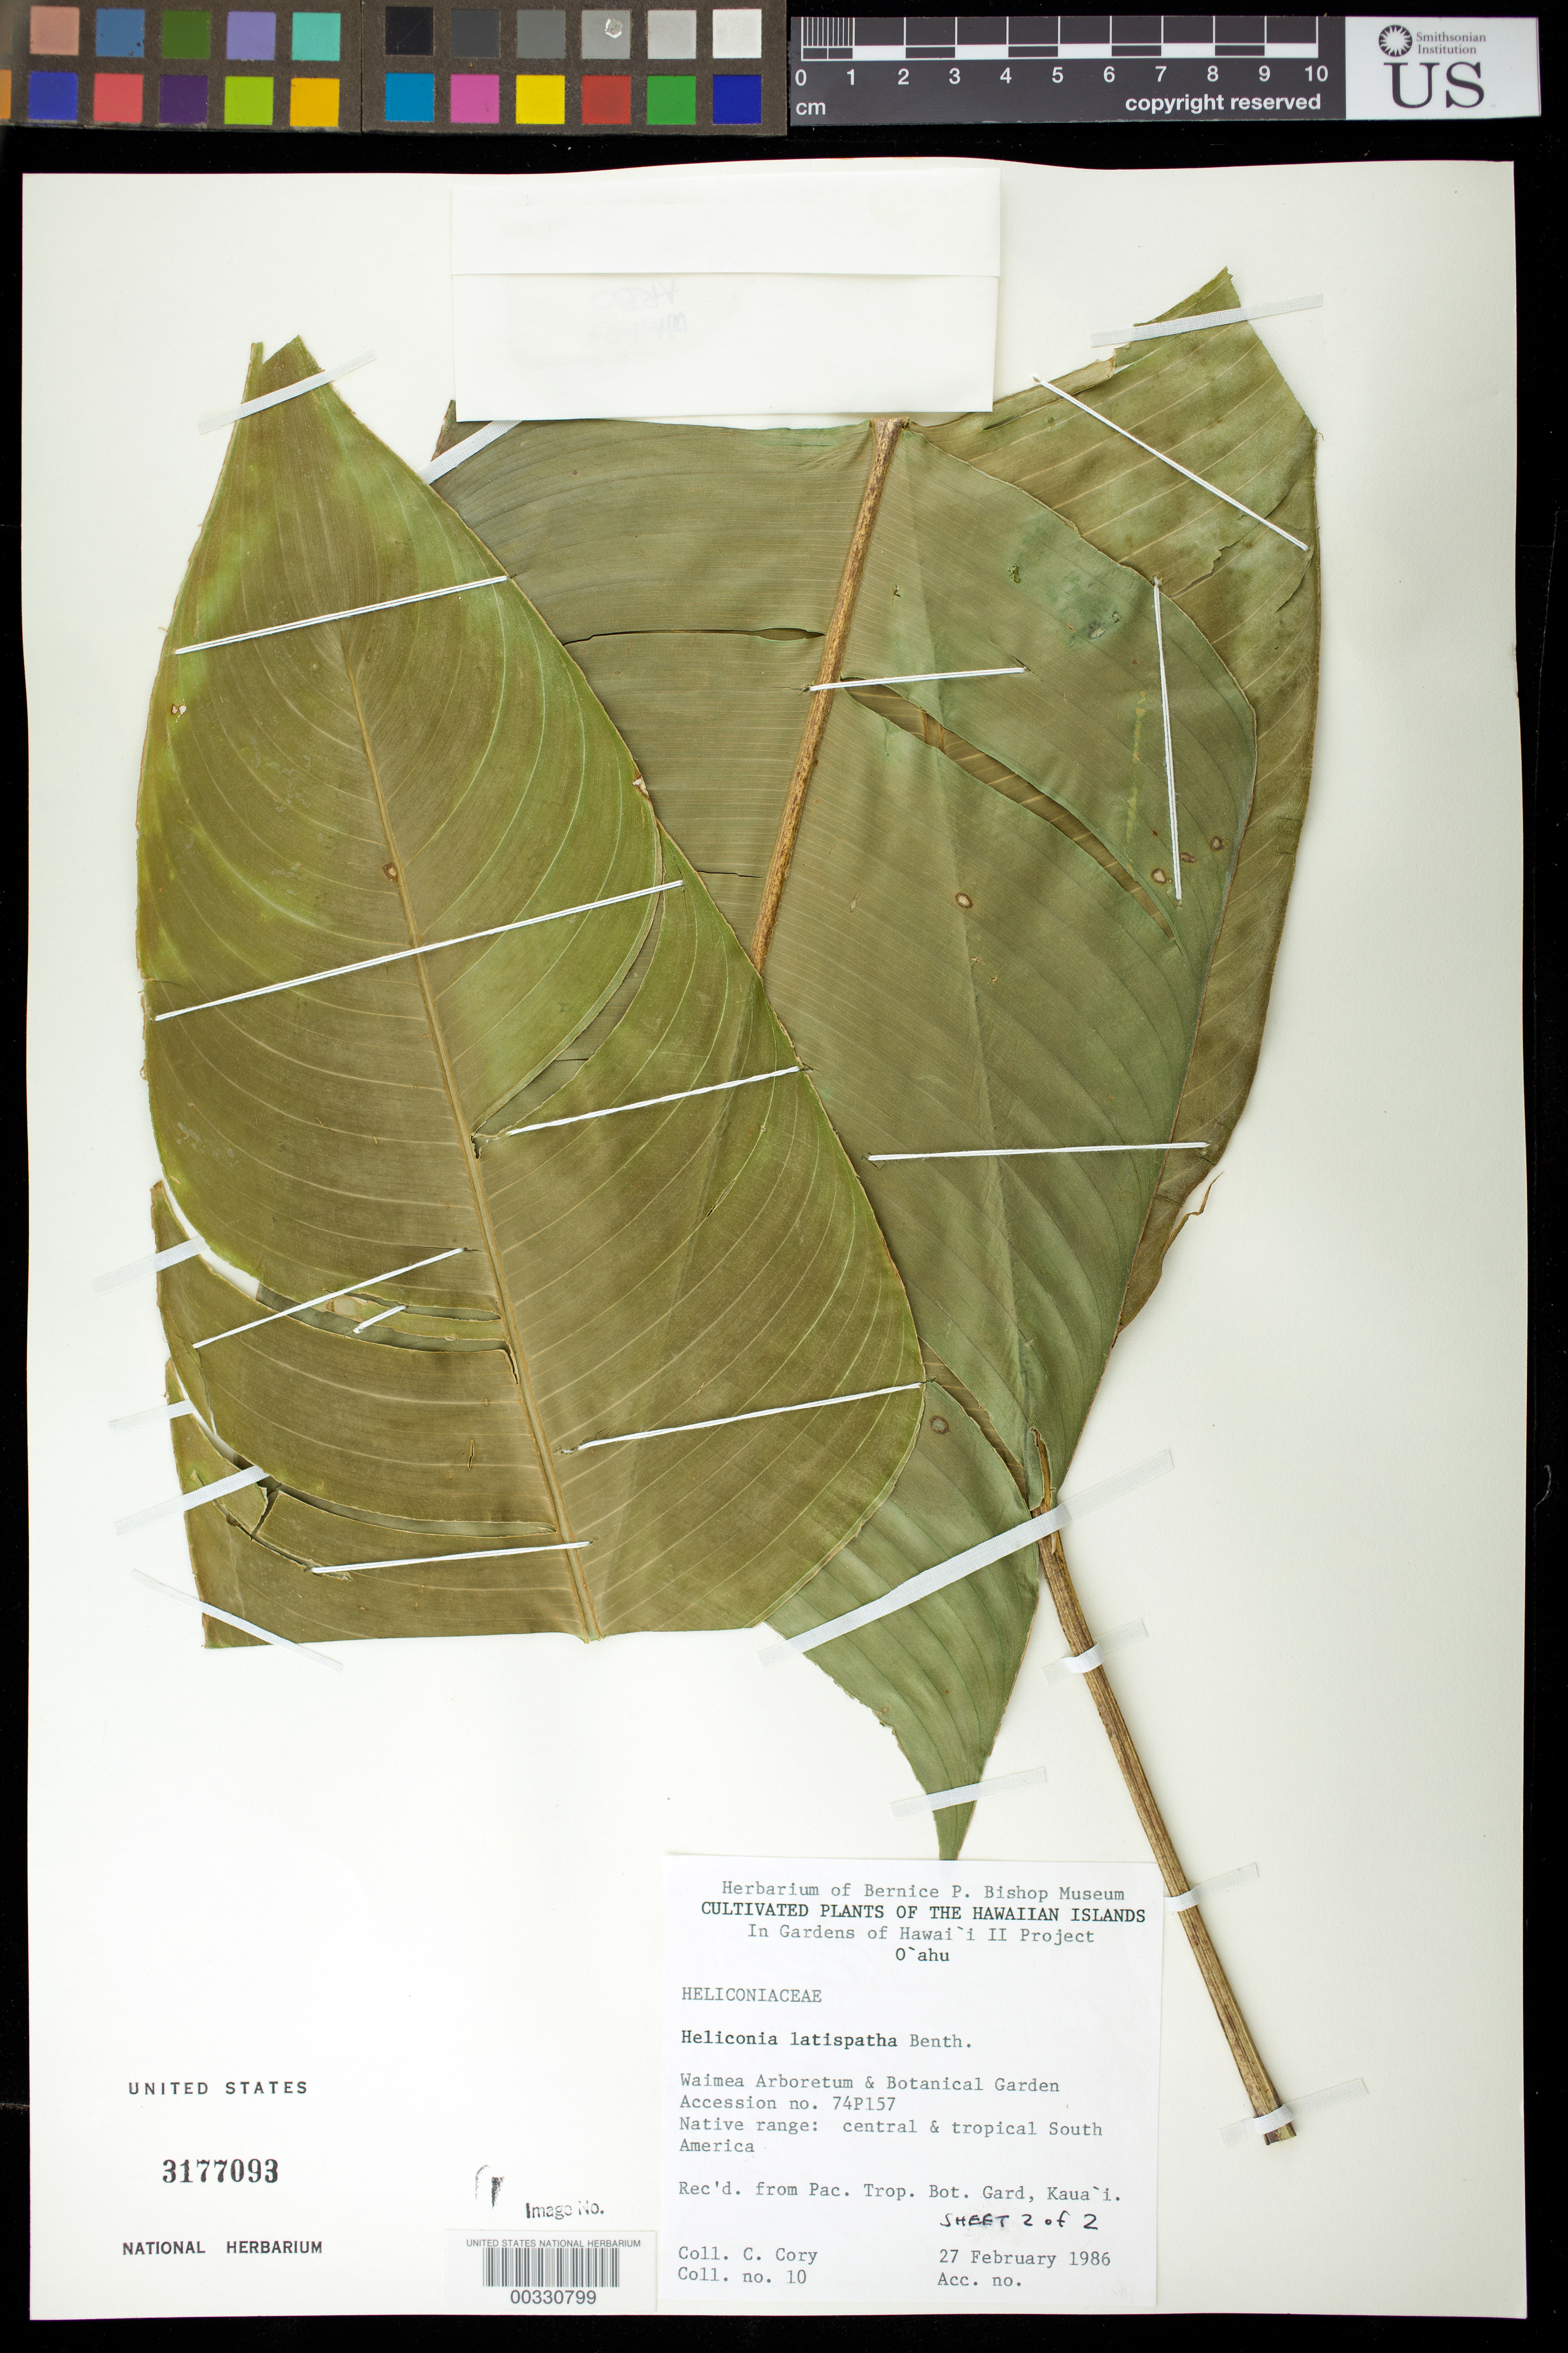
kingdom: Plantae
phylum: Tracheophyta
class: Liliopsida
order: Zingiberales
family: Heliconiaceae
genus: Heliconia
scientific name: Heliconia latispatha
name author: Benth.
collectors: C. Cory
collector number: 10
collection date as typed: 27 Feb 1986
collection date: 1986-02-27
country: United States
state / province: Florida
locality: Southern Florida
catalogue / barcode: US 3177093